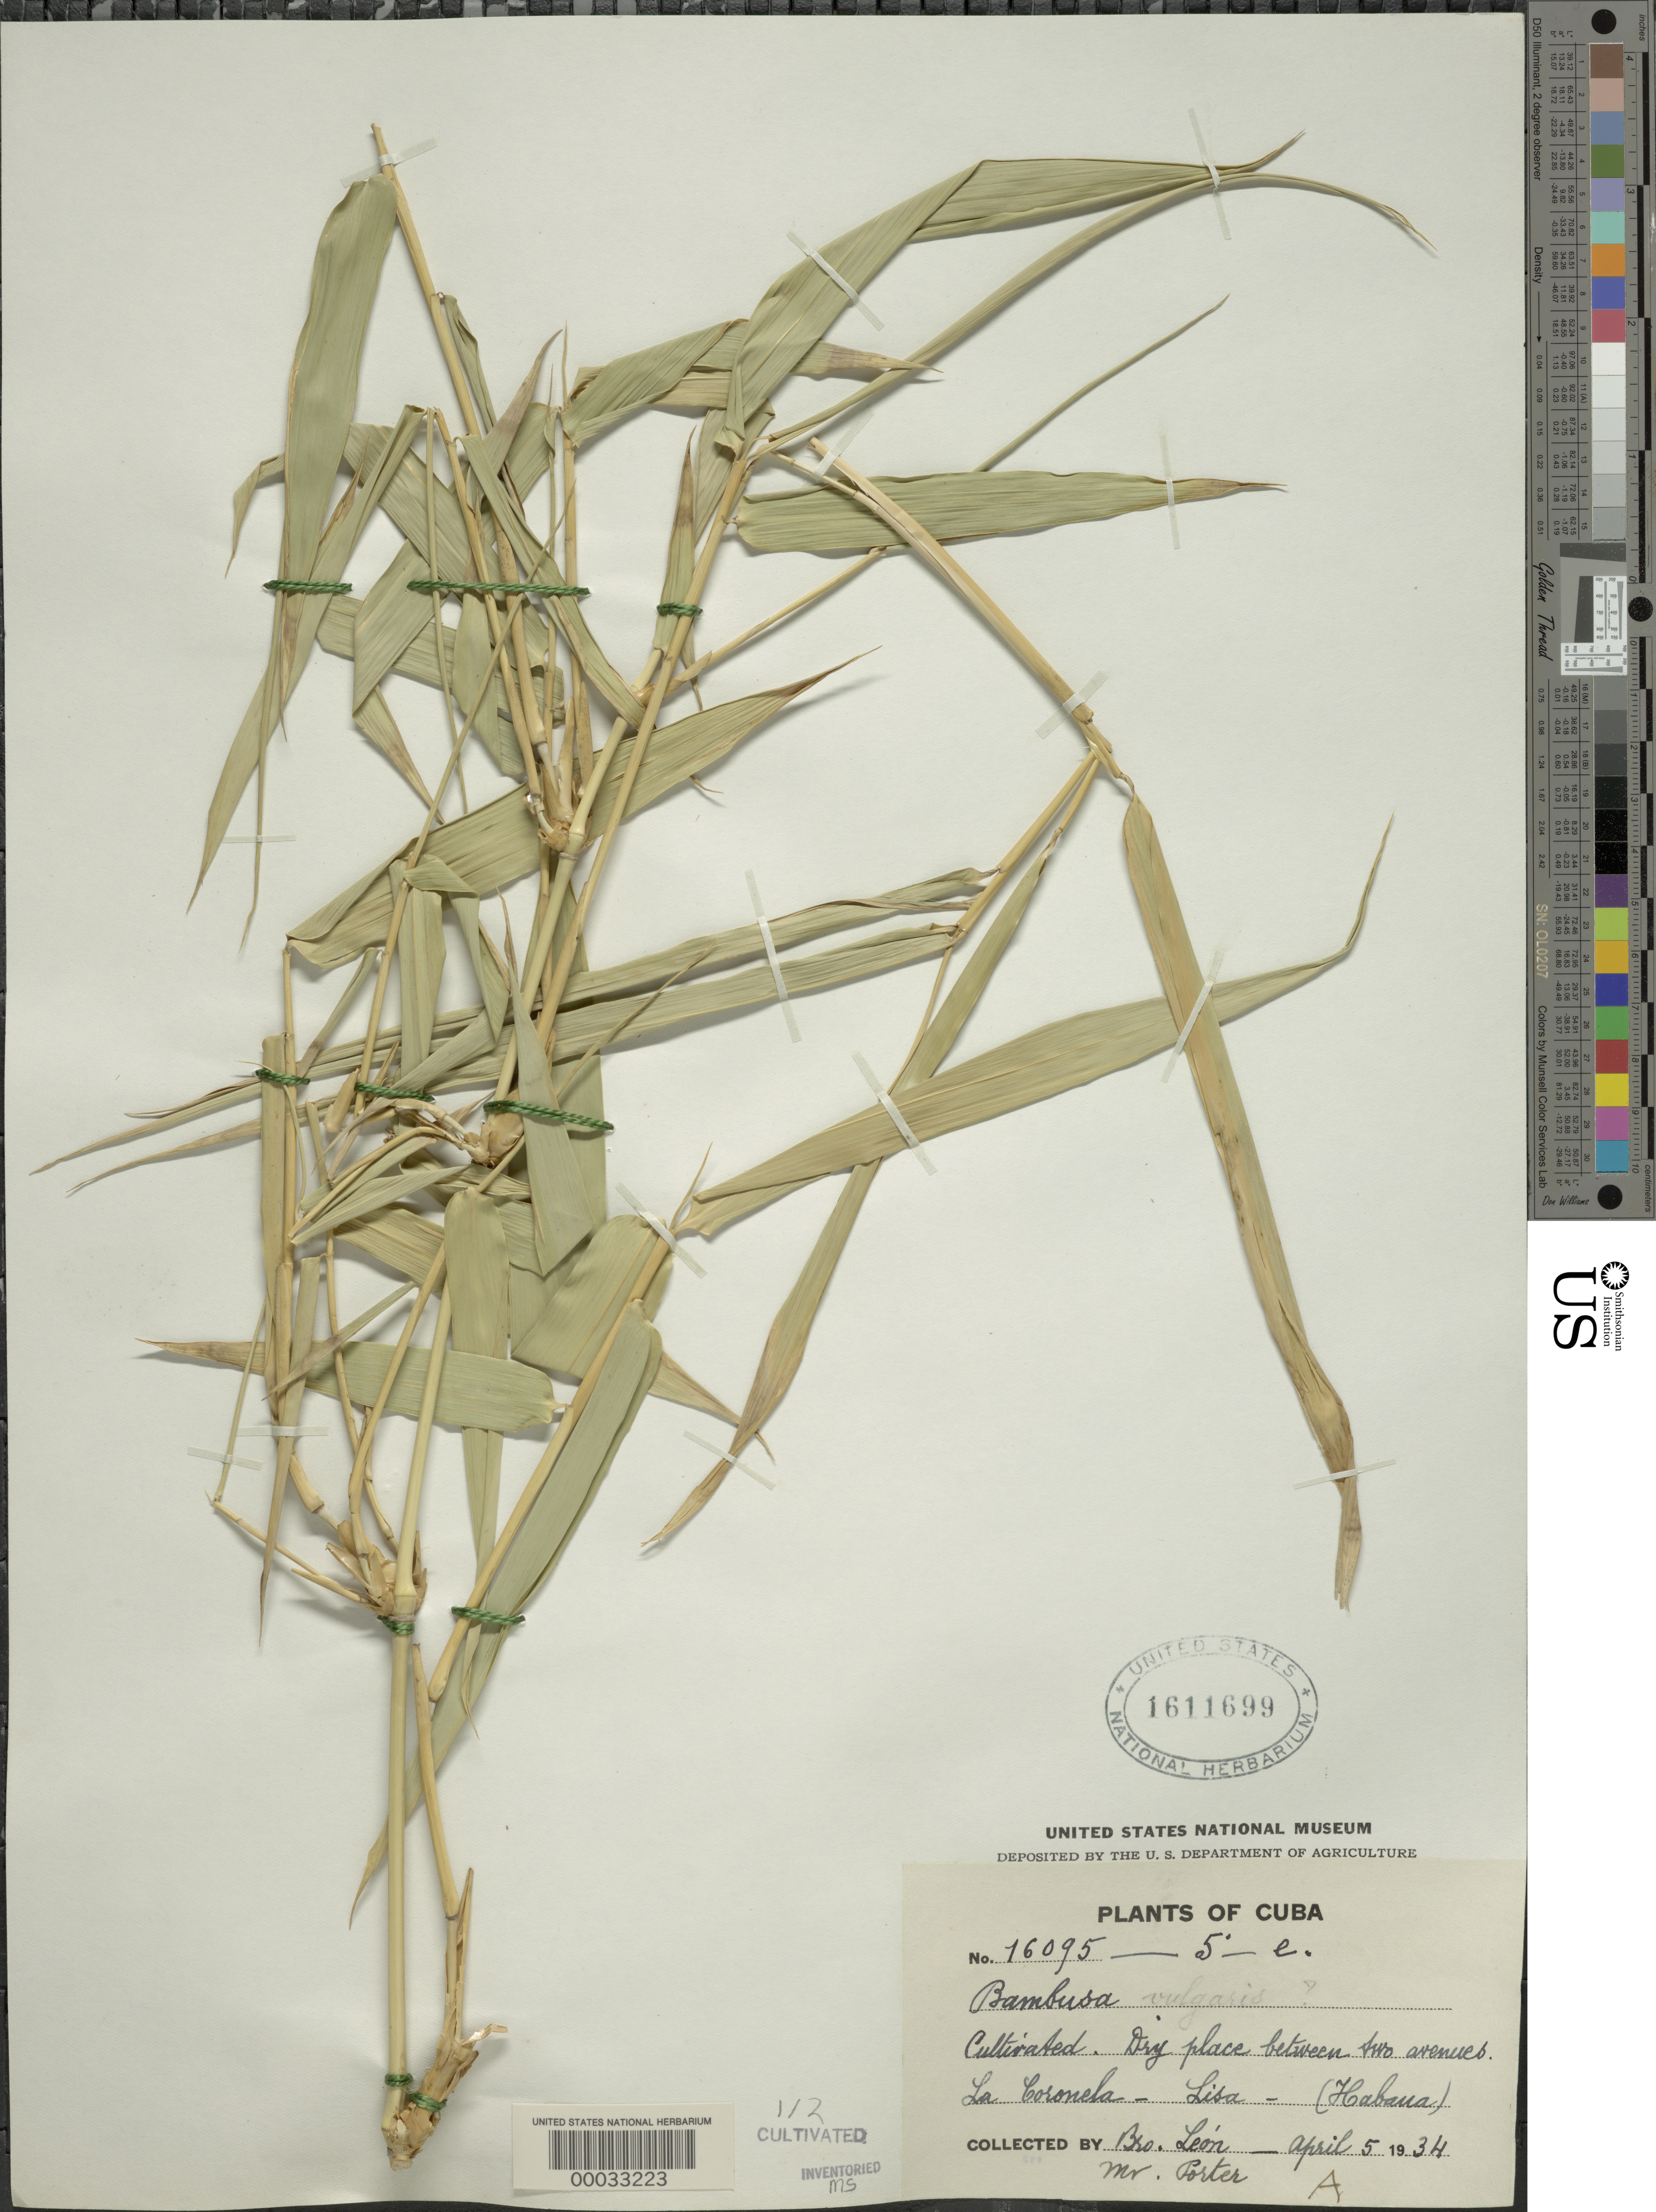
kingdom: Plantae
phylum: Tracheophyta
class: Liliopsida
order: Poales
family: Poaceae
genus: Bambusa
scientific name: Bambusa vulgaris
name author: Schrad. ex J.C. Wendl.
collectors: Bro. León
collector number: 16095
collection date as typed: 05 Apr 1934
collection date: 1934-04-05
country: Cuba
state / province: La Habana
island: Greater Antilles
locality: La Coronela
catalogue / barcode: US 1611699